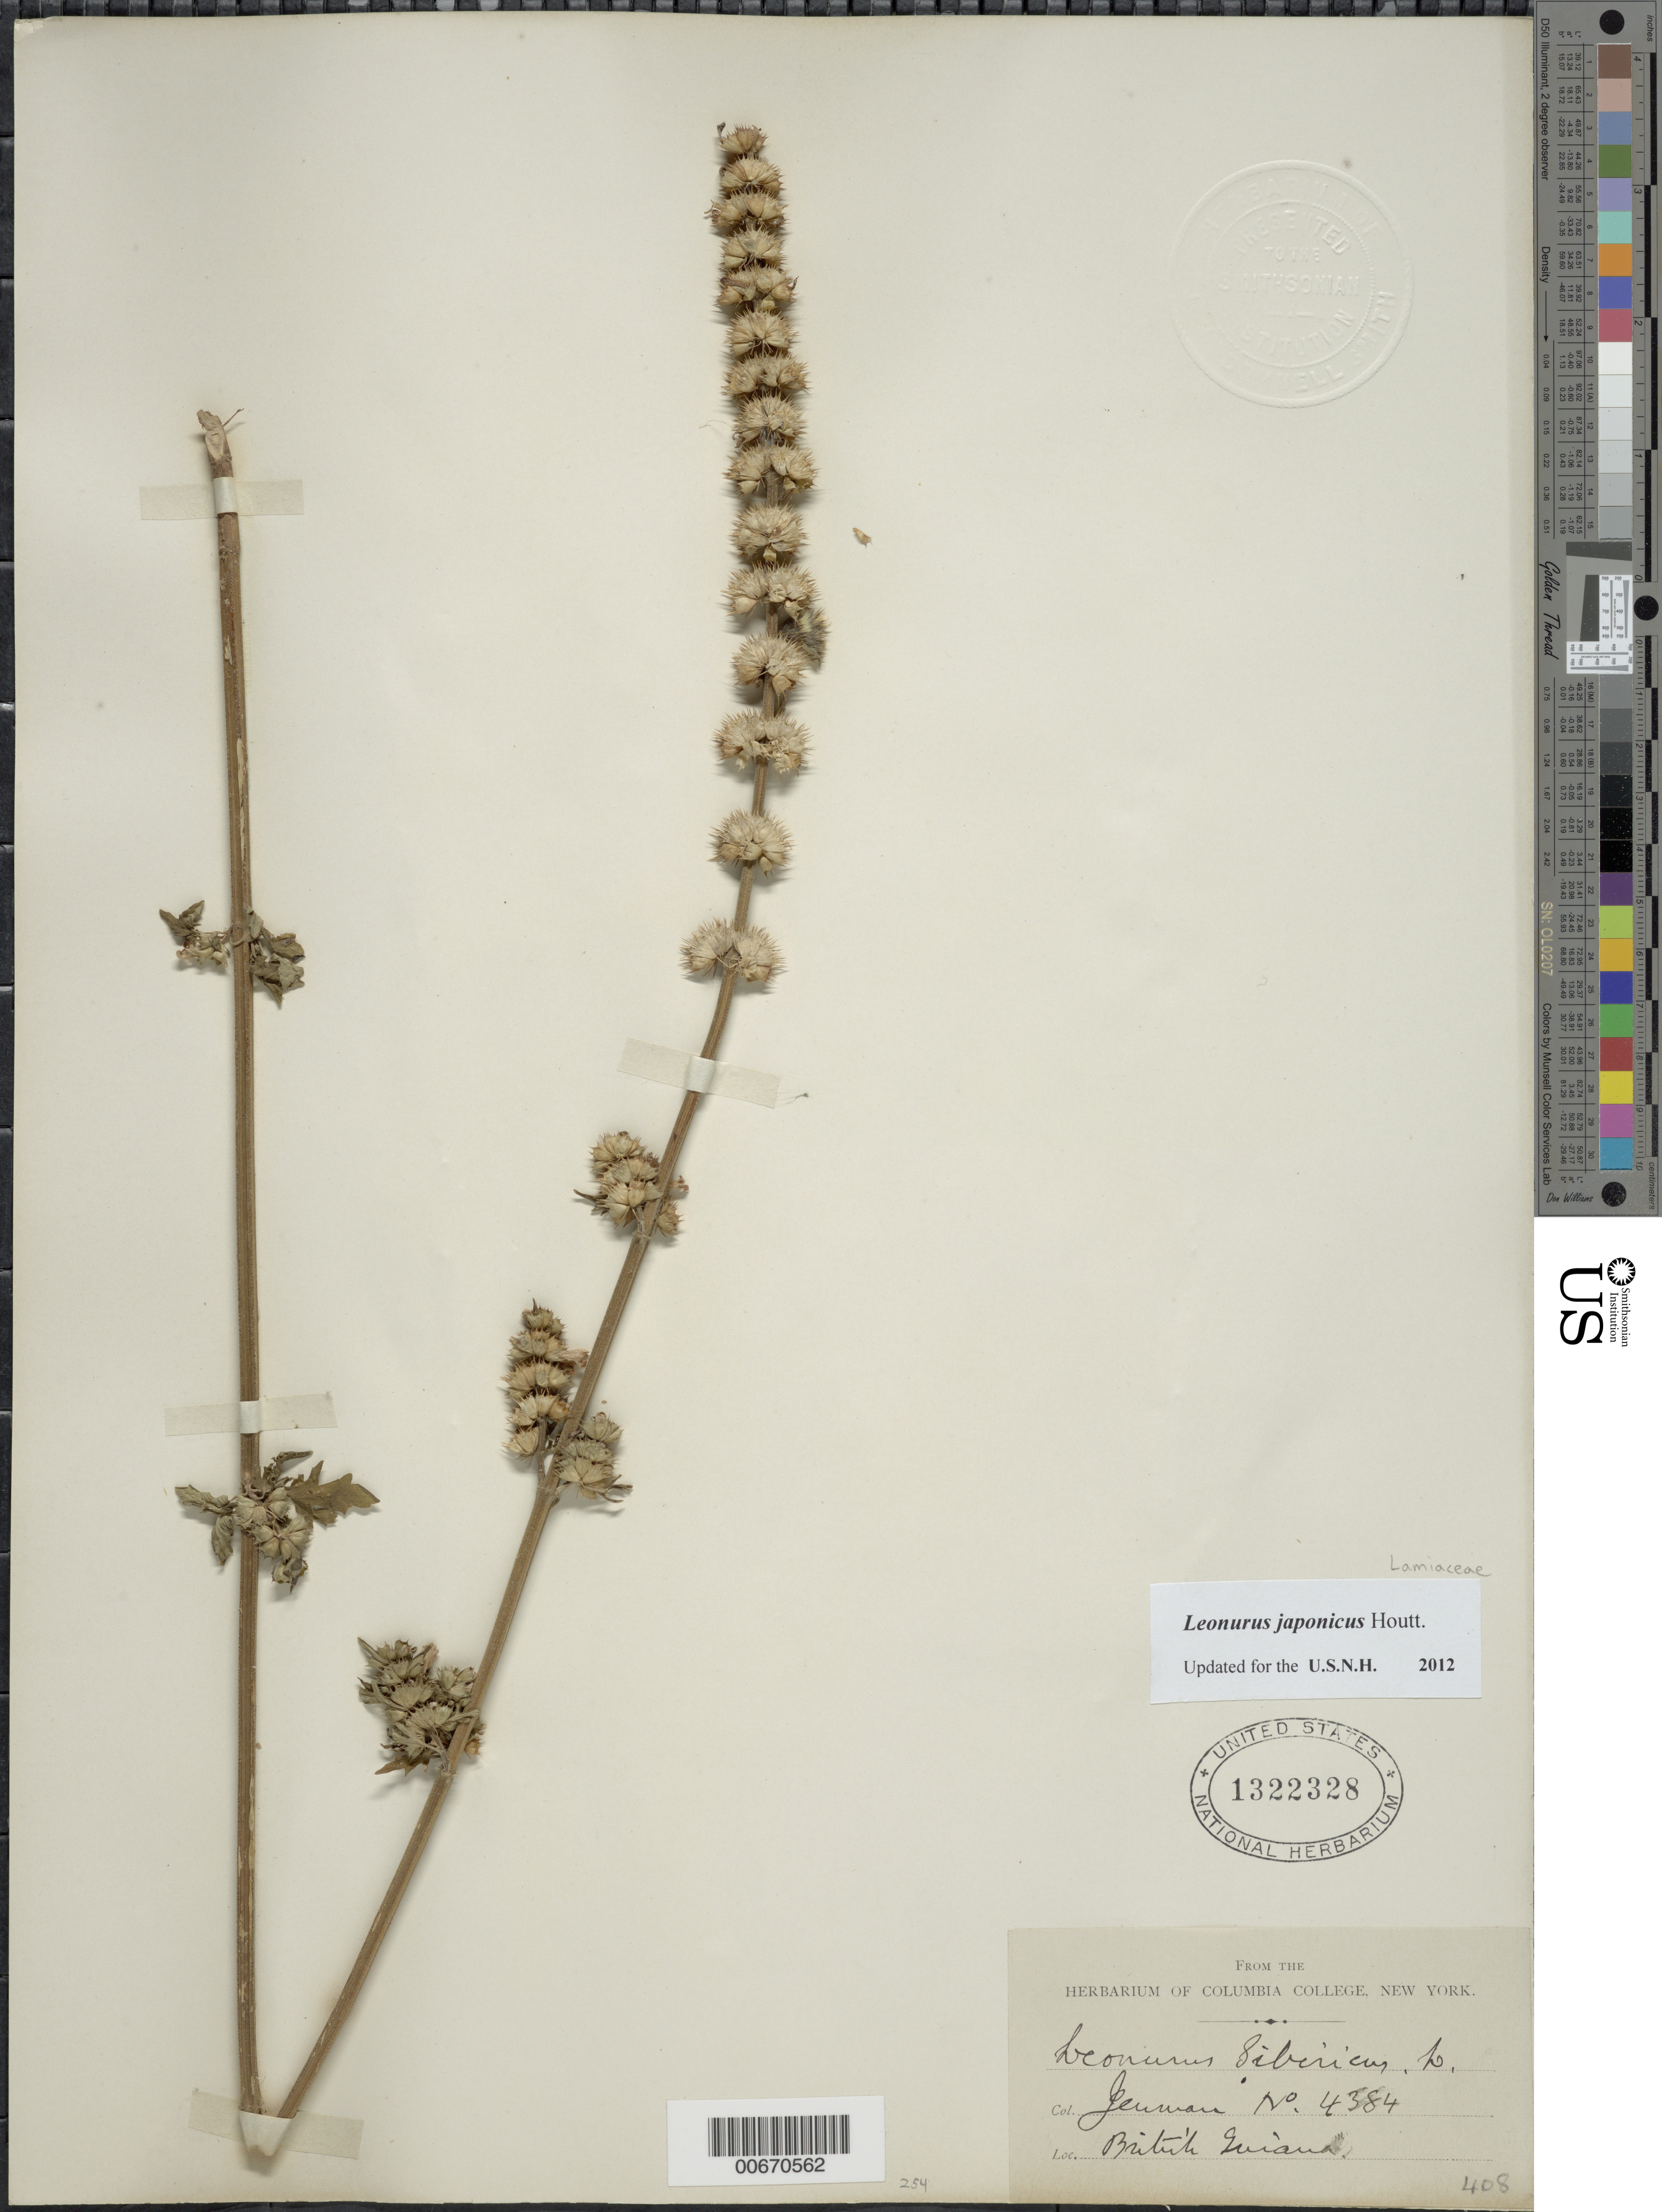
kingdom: Plantae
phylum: Tracheophyta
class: Magnoliopsida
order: Lamiales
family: Lamiaceae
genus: Leonurus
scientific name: Leonurus japonicus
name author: Houtt.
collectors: G. S. Jenman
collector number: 4384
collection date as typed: June 1888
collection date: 1888-06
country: Guyana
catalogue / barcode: US 1322328